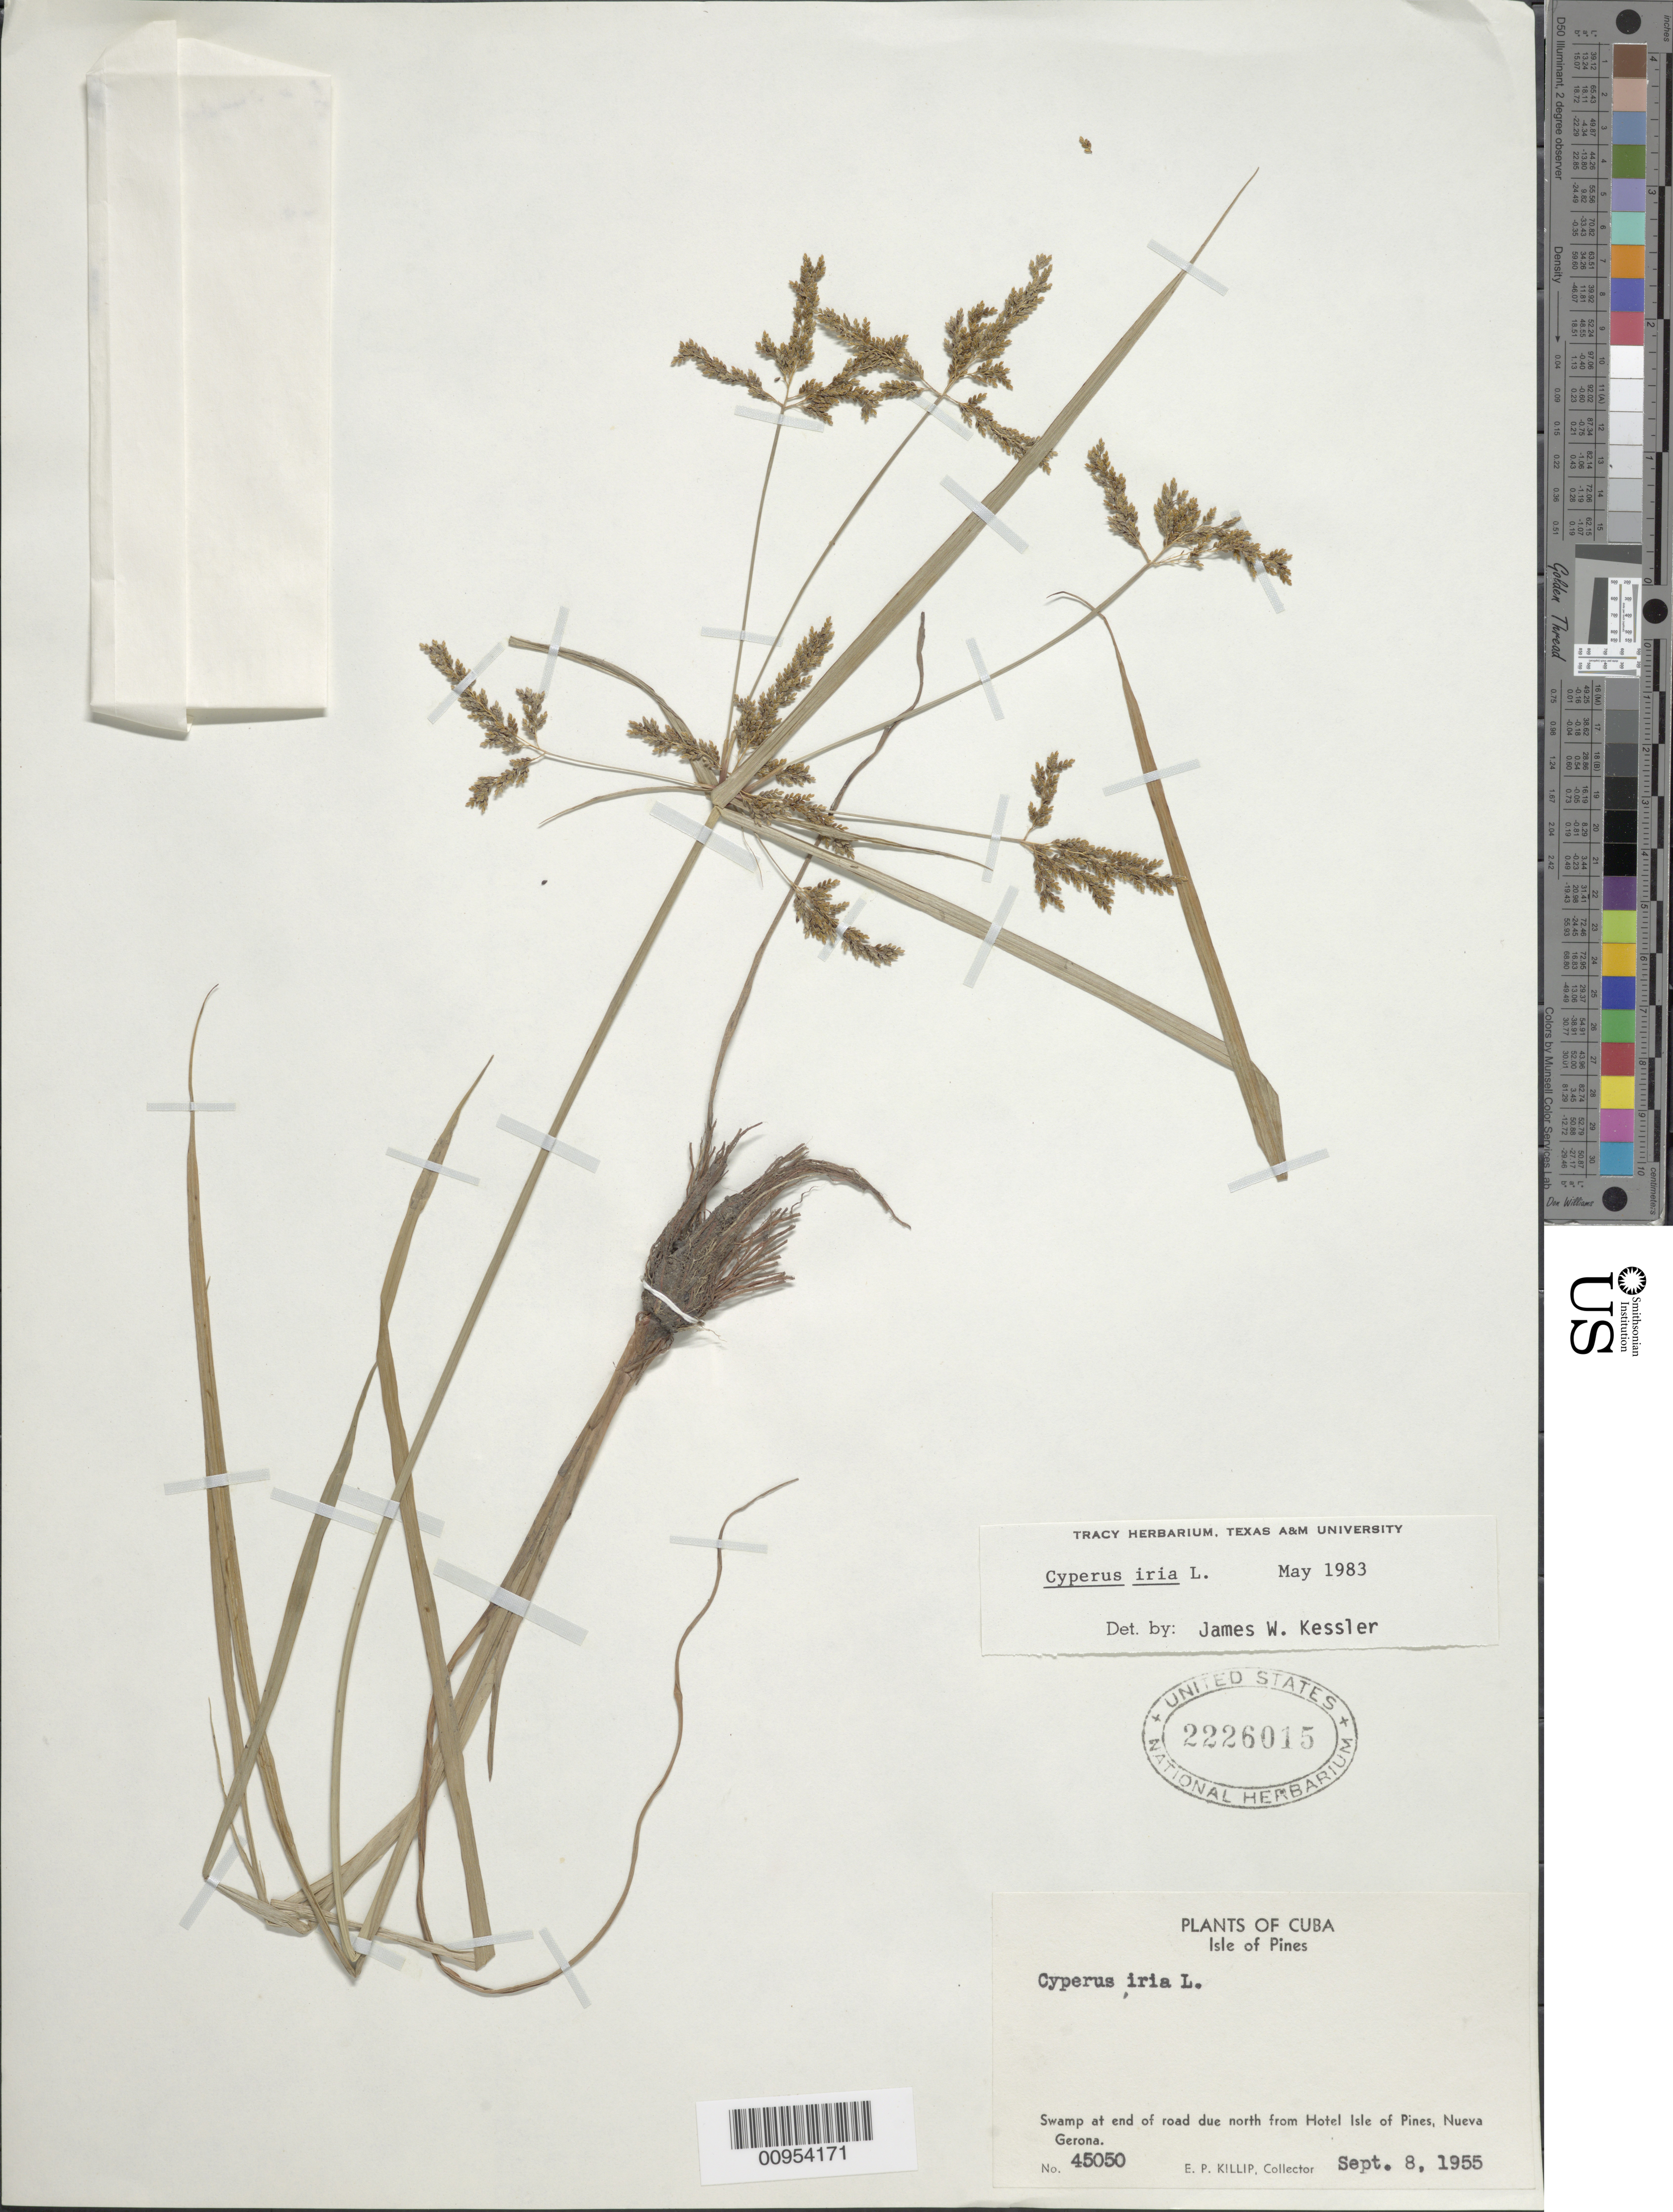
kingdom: Plantae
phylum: Tracheophyta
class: Liliopsida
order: Poales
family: Cyperaceae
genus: Cyperus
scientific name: Cyperus iria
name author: L.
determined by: Kessler, J. W.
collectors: E. P. Killip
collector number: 45050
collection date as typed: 08 Sep 1955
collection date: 1955-09-08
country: Cuba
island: Isla de la Juventud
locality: Swamp at end of road dur N from Hotel Isle of Pines, Nueva Gerona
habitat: Swamp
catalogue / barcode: US 2226015